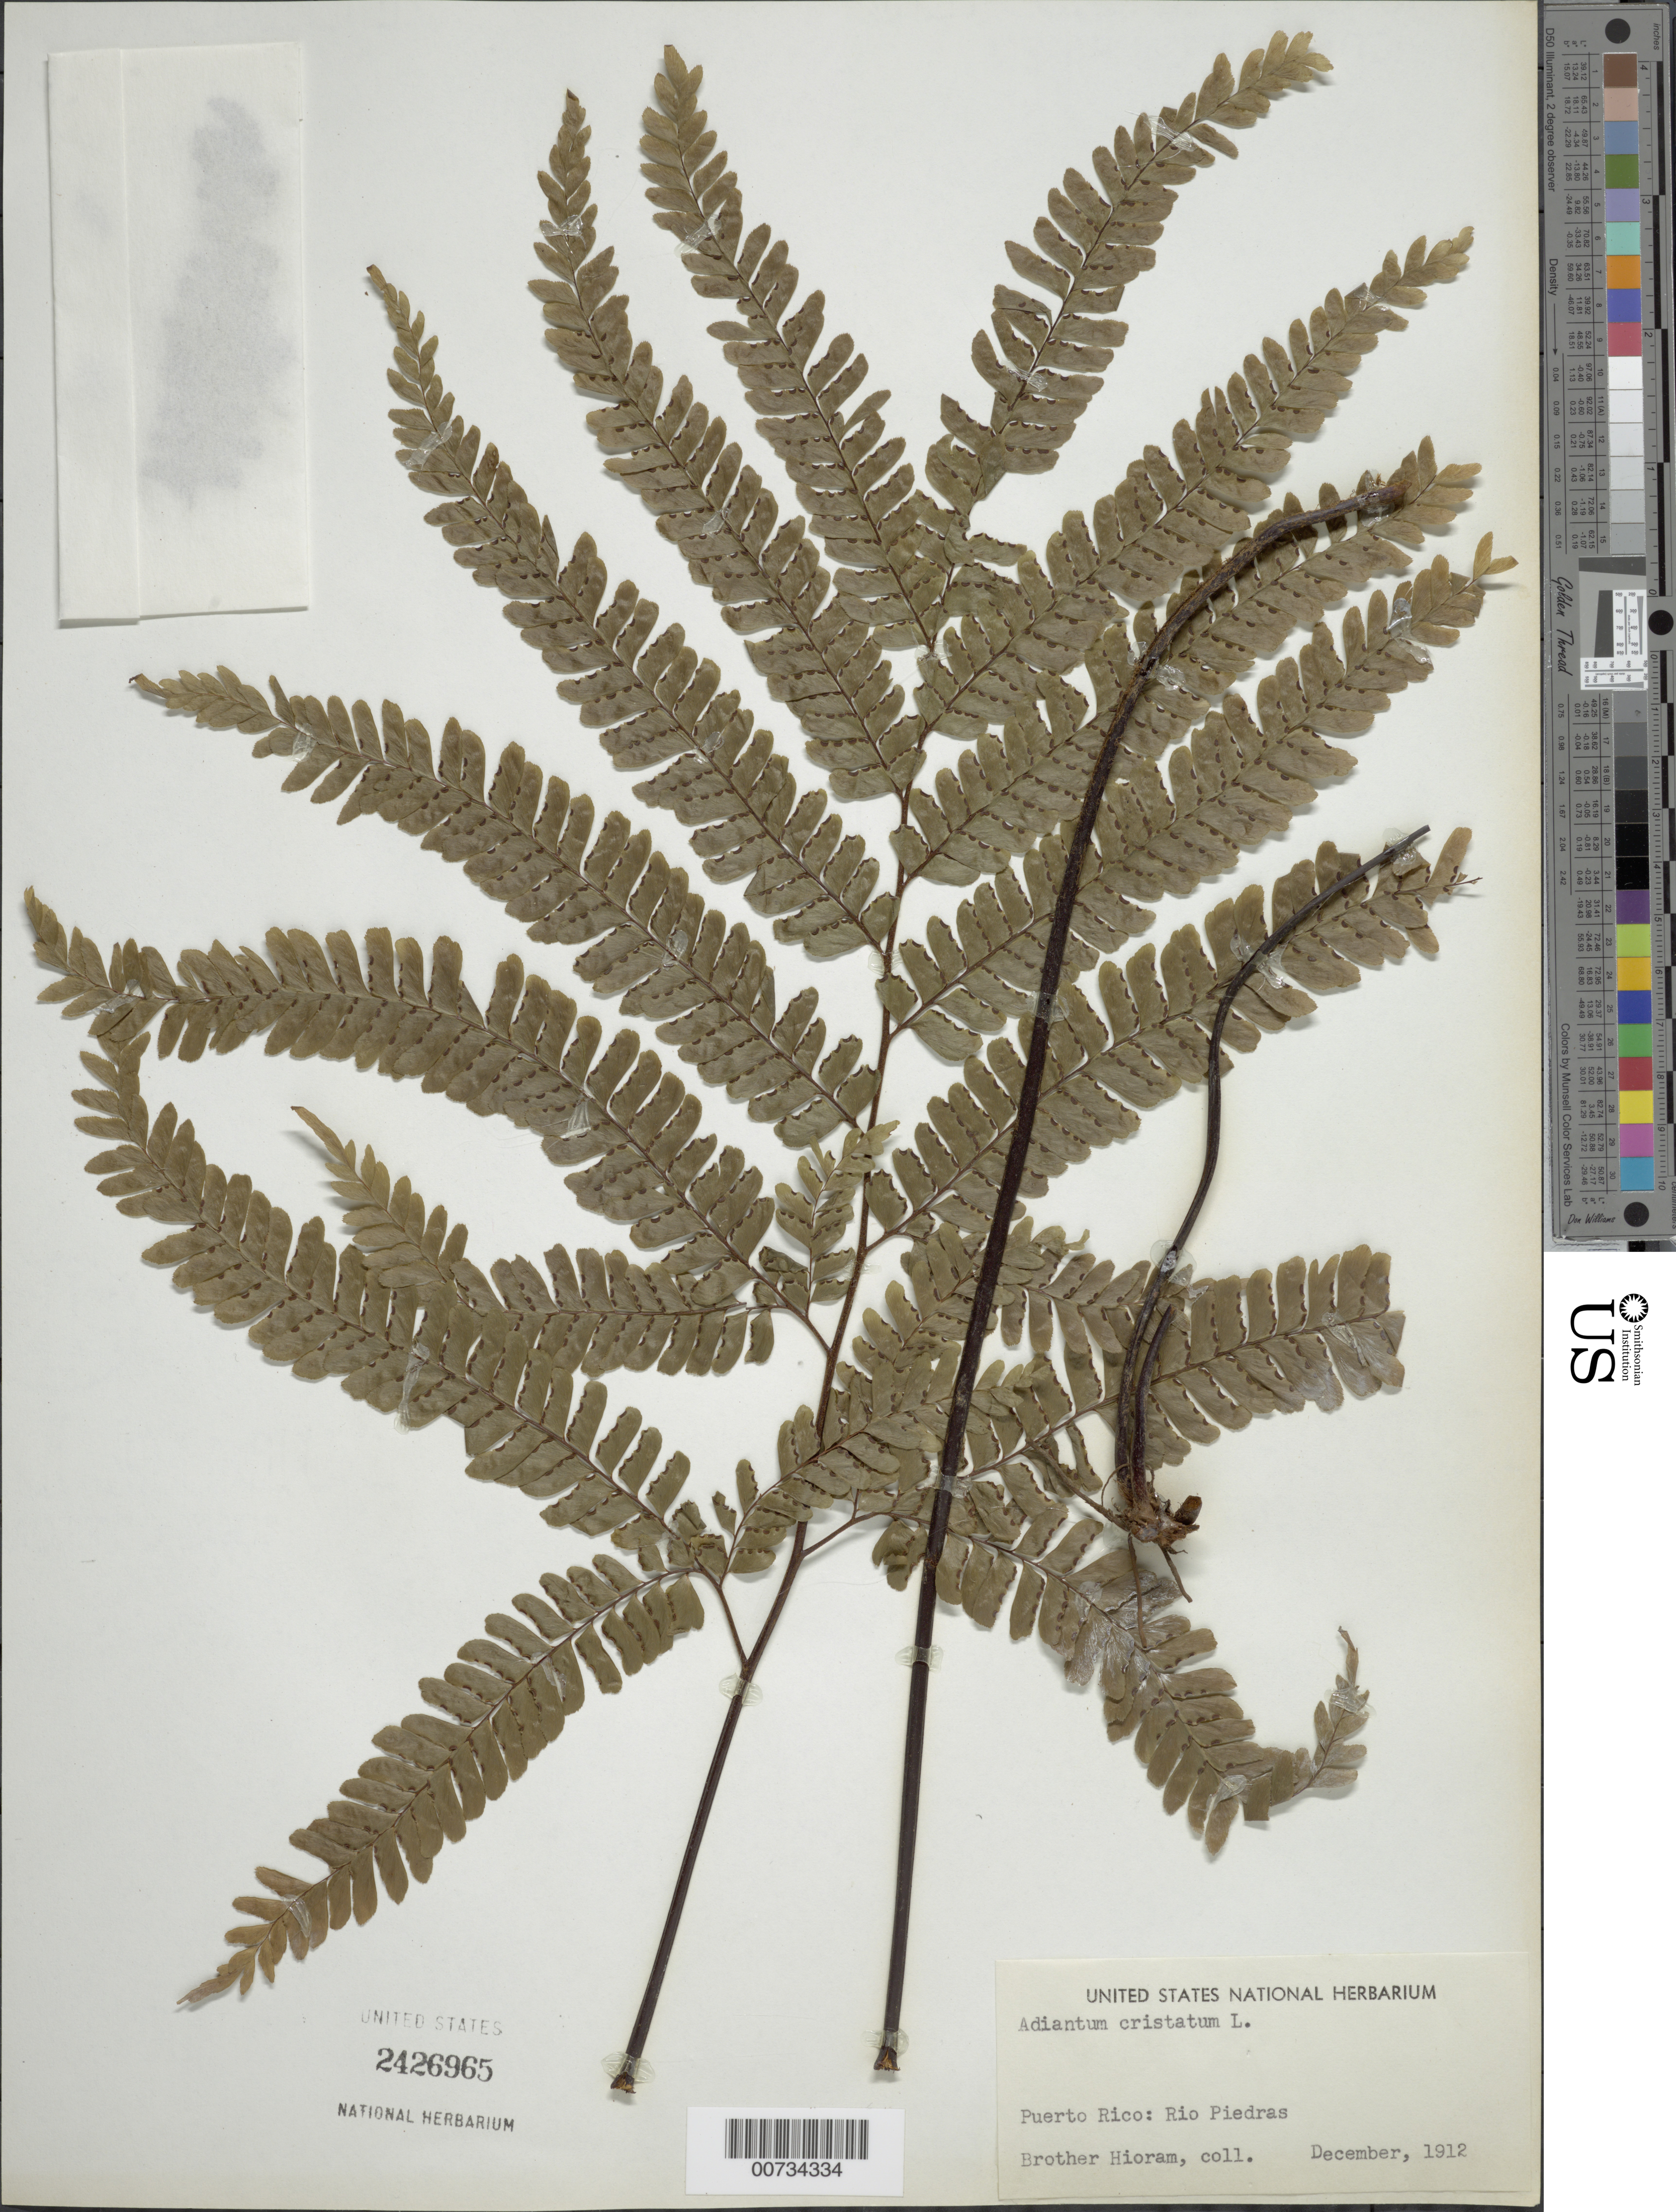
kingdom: Plantae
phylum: Tracheophyta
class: Polypodiopsida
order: Polypodiales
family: Pteridaceae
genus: Adiantum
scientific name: Adiantum pyramidale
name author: (L.) Willd.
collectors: Bro. Hioram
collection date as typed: Dec 1912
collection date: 1912-12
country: Puerto Rico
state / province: San Juan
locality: Rio Piedras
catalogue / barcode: US 2426965